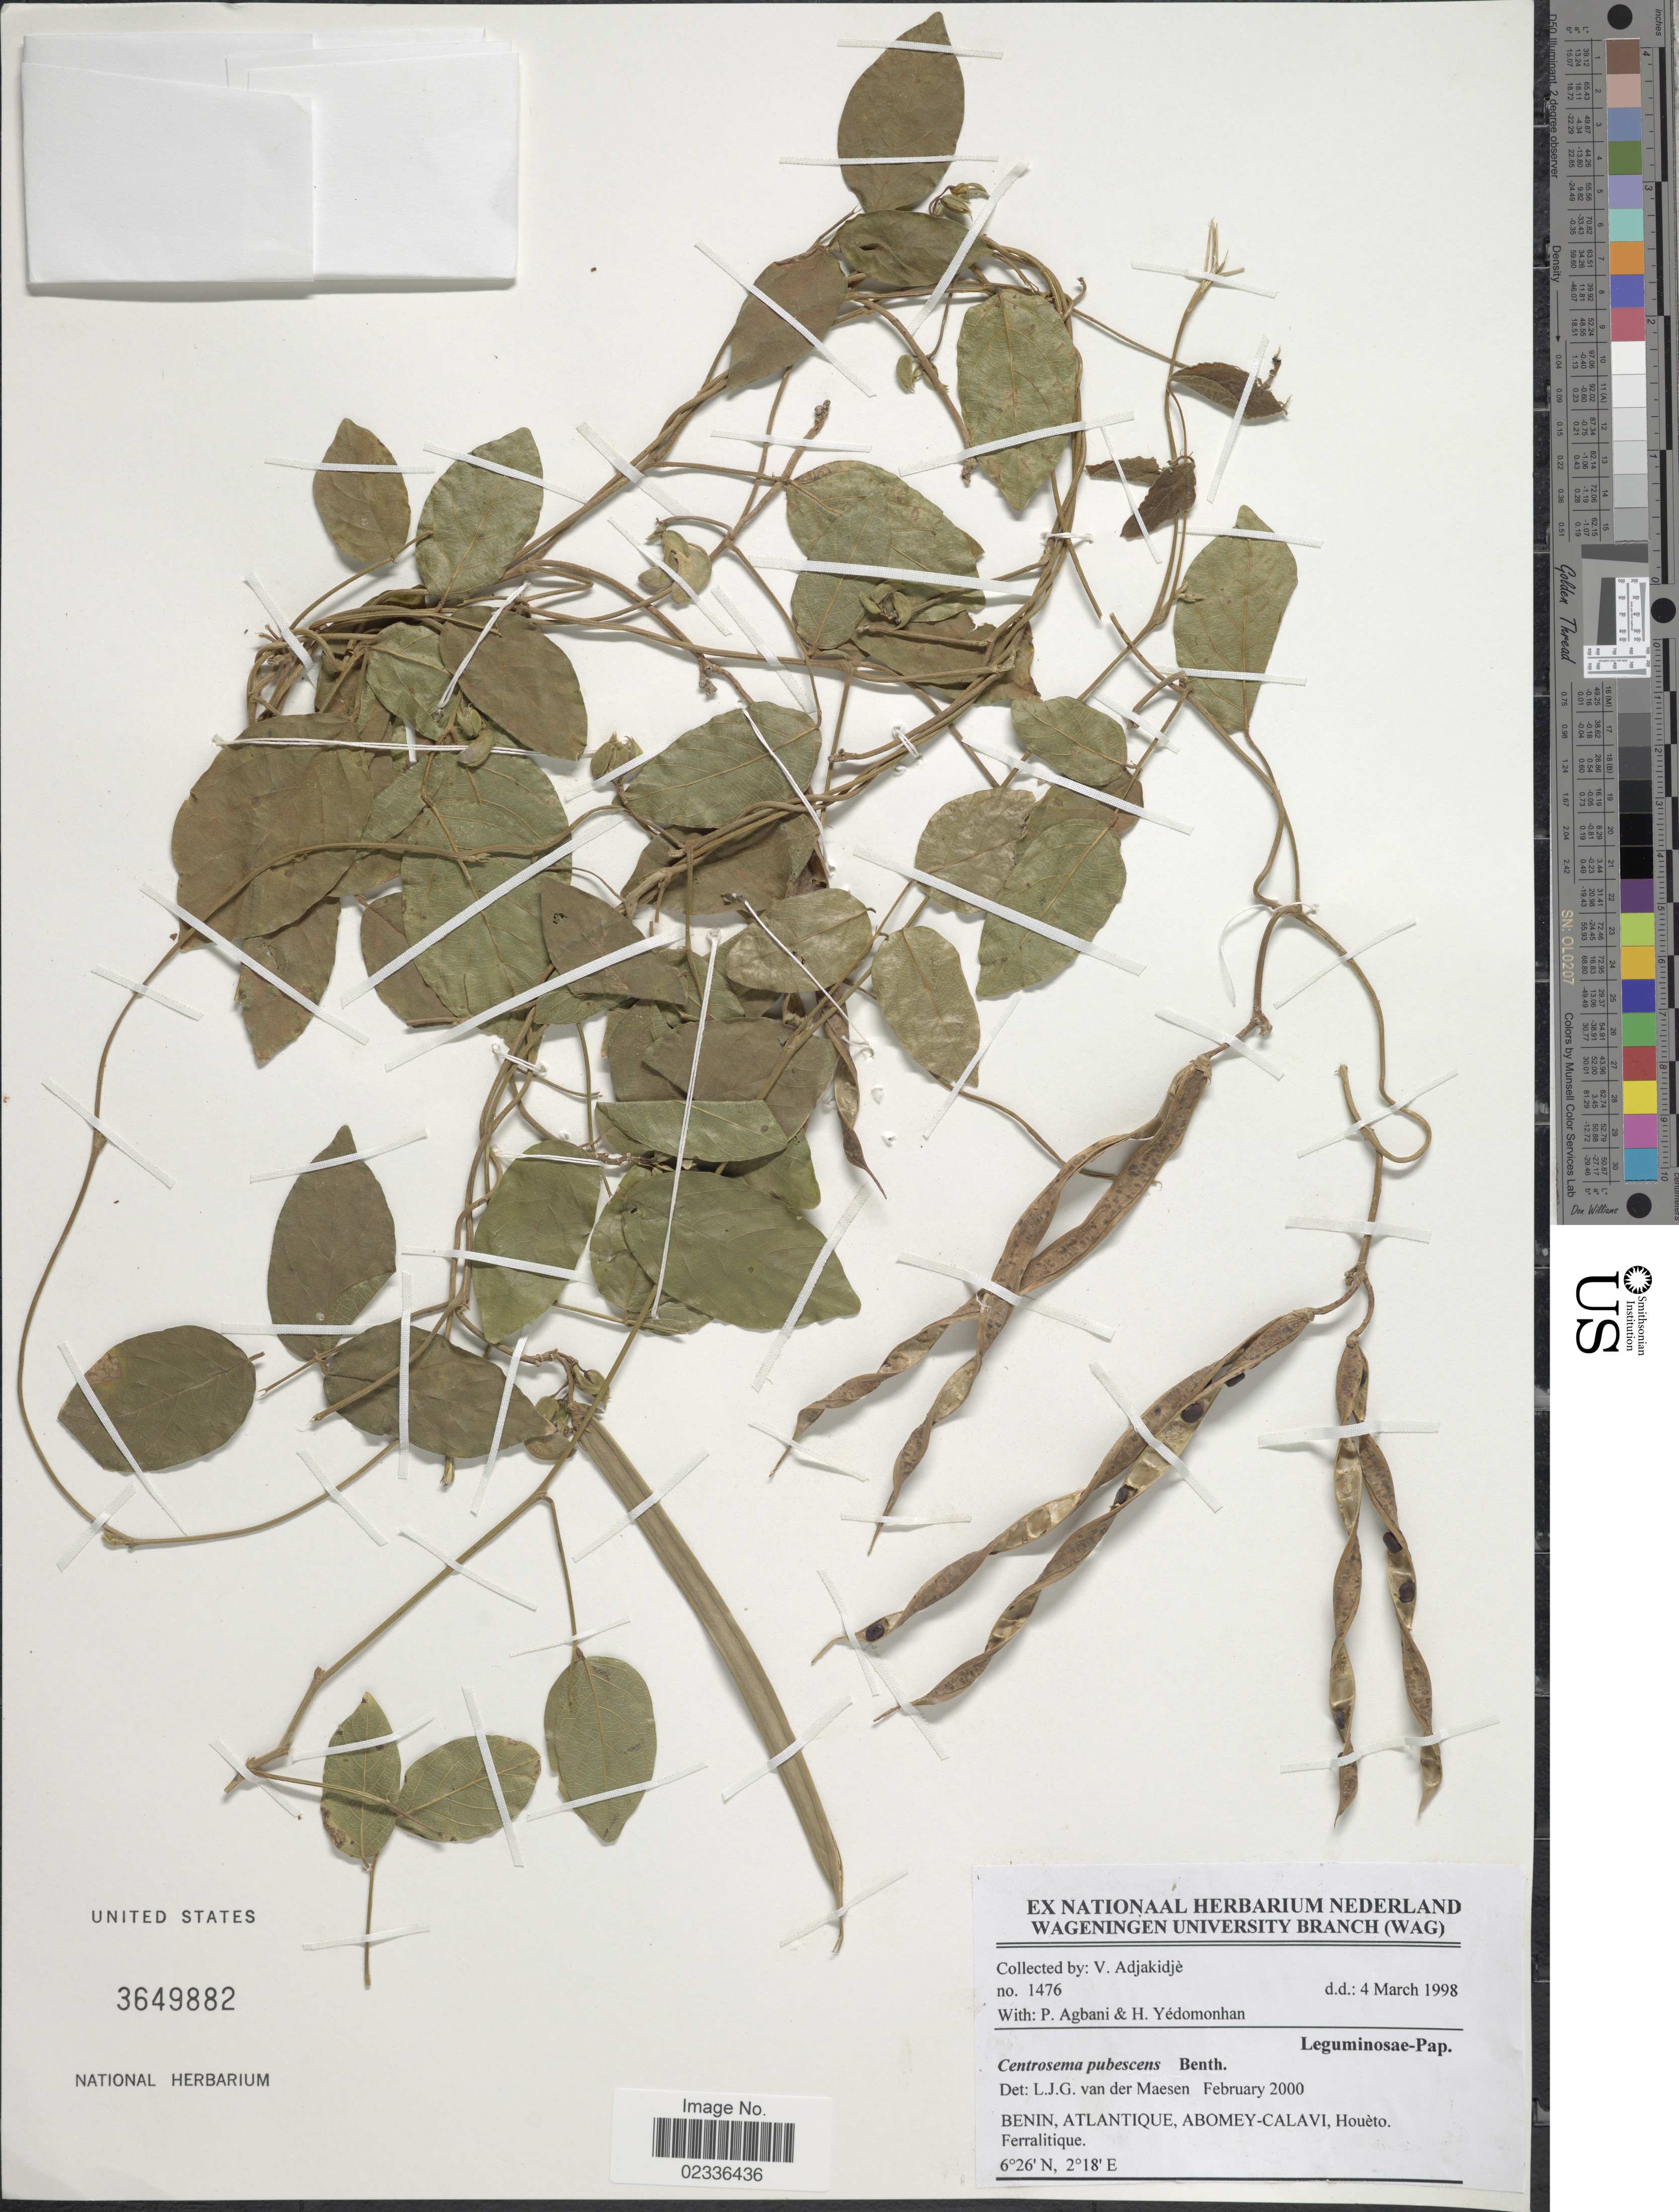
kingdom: Plantae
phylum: Tracheophyta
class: Magnoliopsida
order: Fabales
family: Fabaceae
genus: Centrosema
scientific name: Centrosema pubescens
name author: Benth.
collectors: V. Adjakidjè, P. Agbani & H. Yedomonhan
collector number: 1476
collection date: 1998-03-04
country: Benin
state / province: Atlantique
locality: Abomey-Calavi, Houeto. Ferralitique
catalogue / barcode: US 3649882